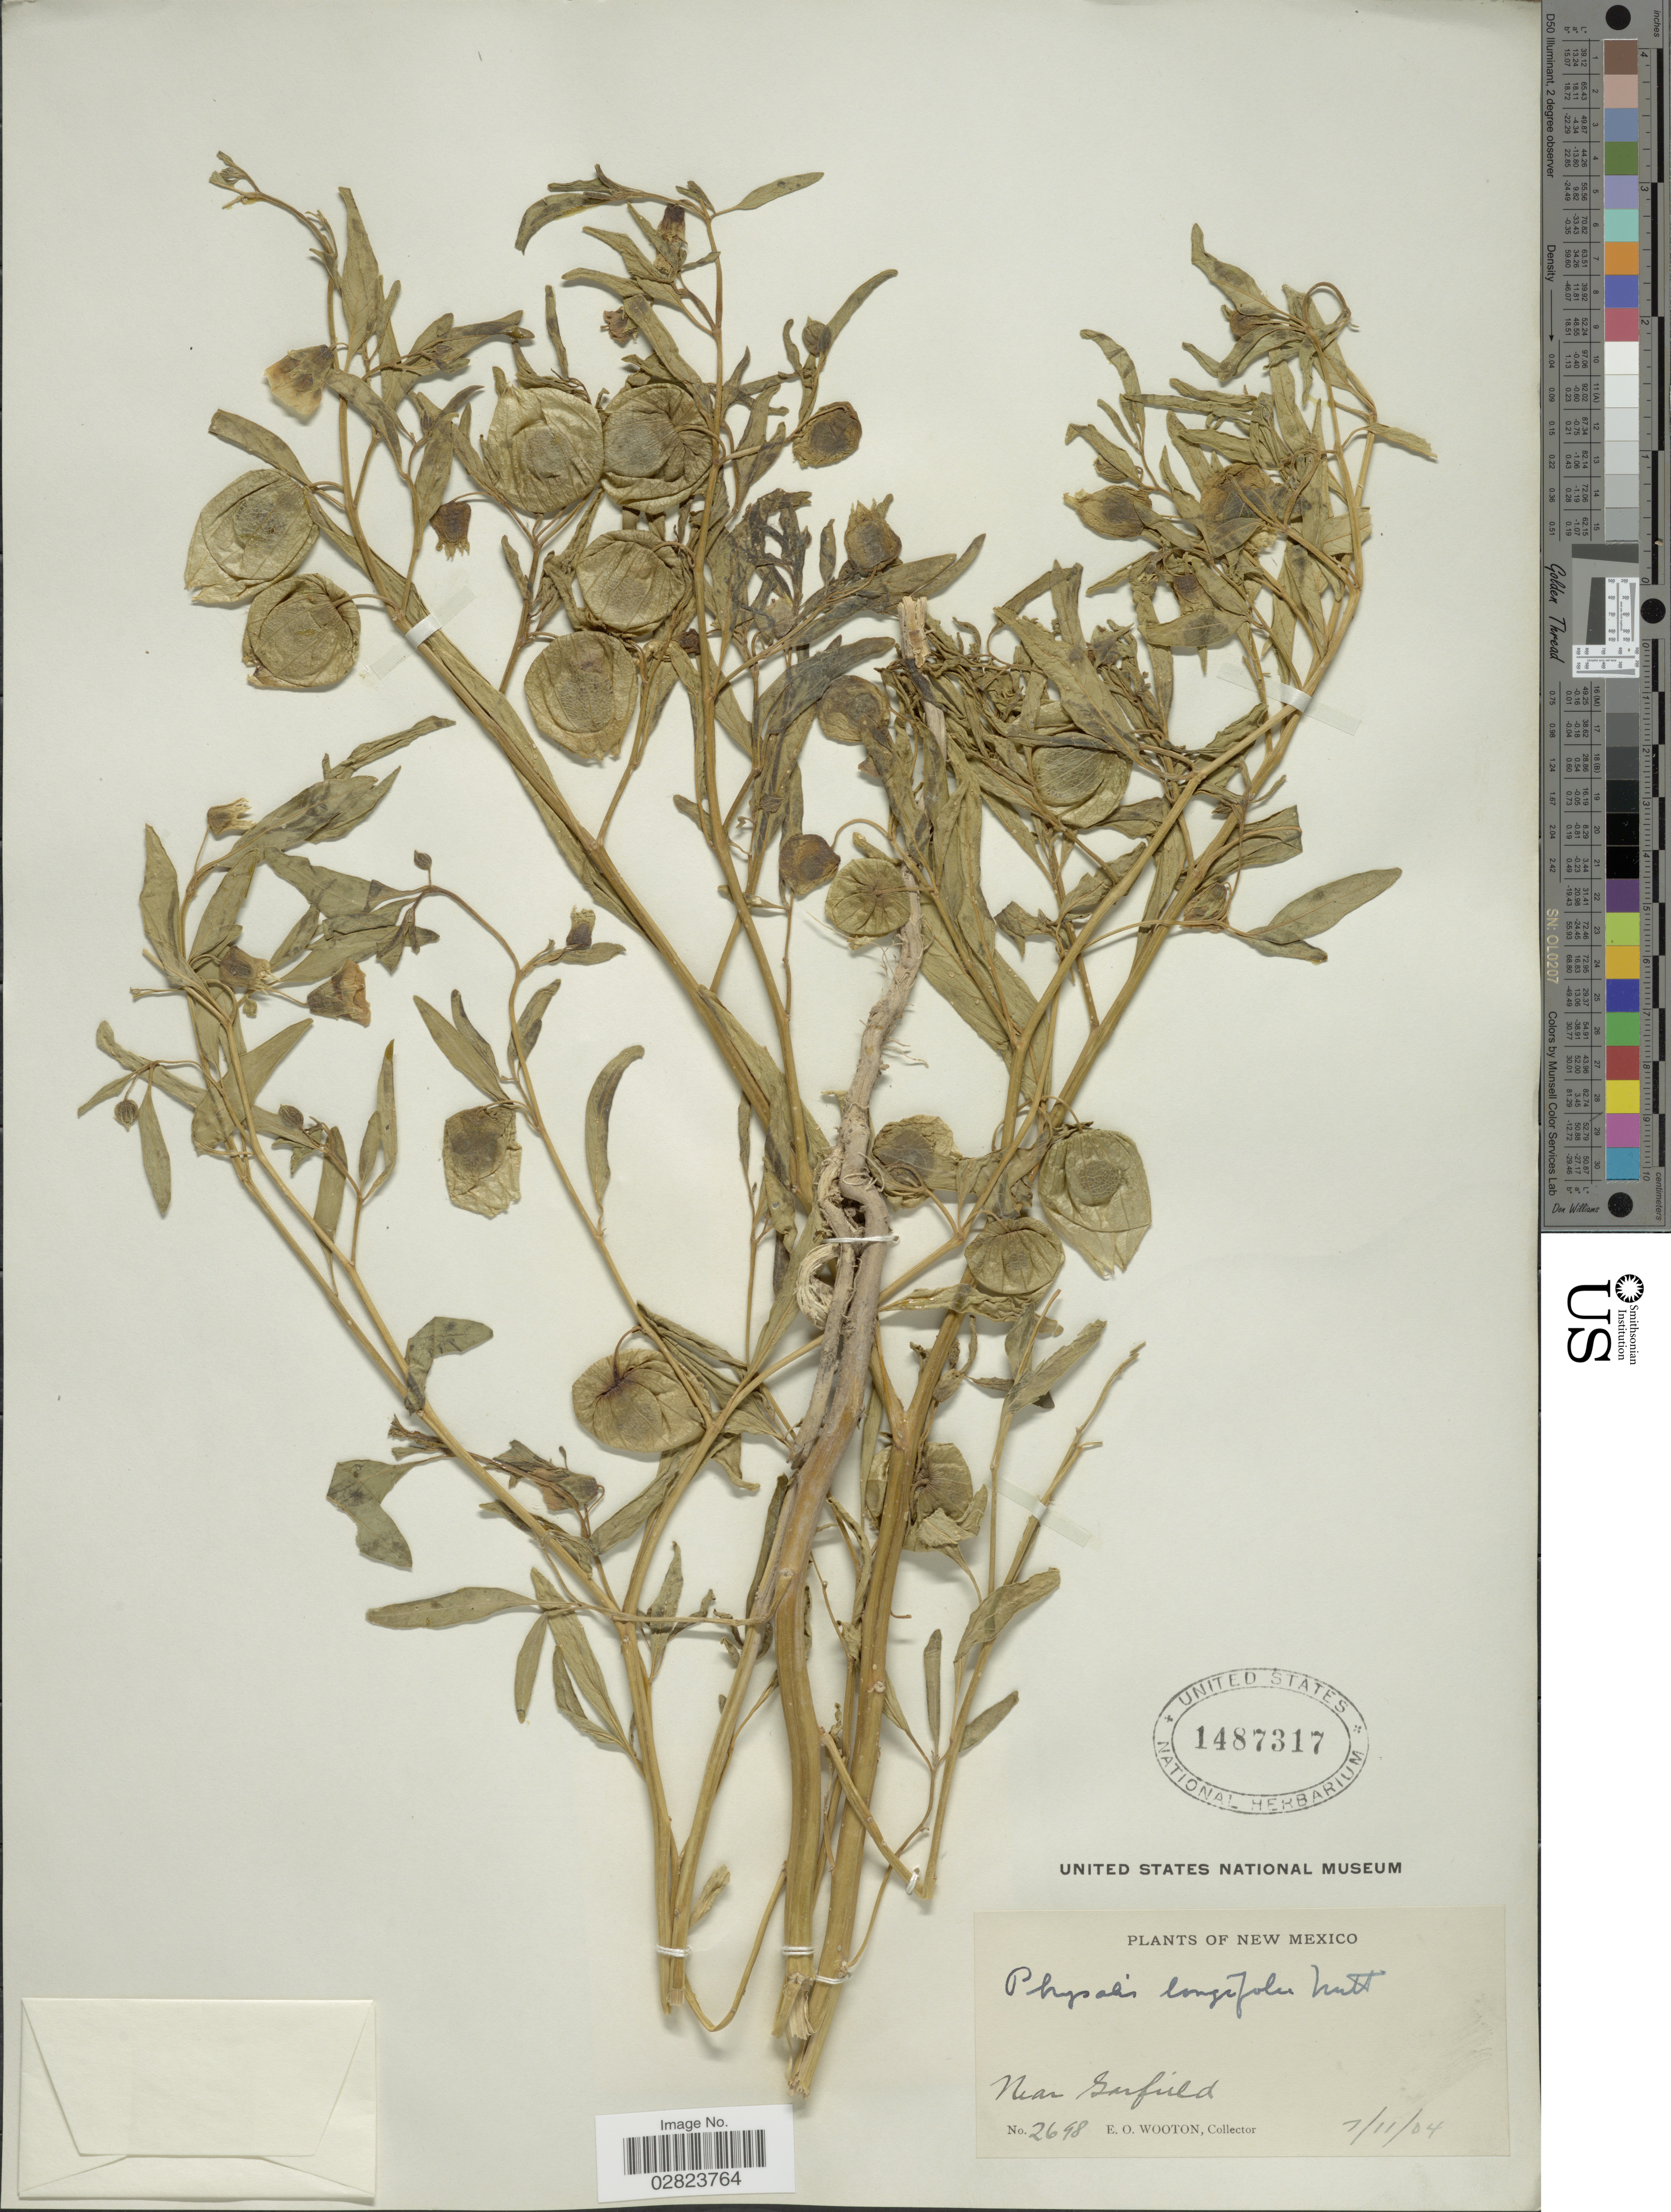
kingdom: Plantae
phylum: Tracheophyta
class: Magnoliopsida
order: Solanales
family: Solanaceae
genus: Physalis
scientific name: Physalis longifolia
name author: Nutt.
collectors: E. O. Wooton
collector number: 2698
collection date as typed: Transcribed d/m/y: 11/7/4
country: United States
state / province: New Mexico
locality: Near Garfield.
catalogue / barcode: US 1487317